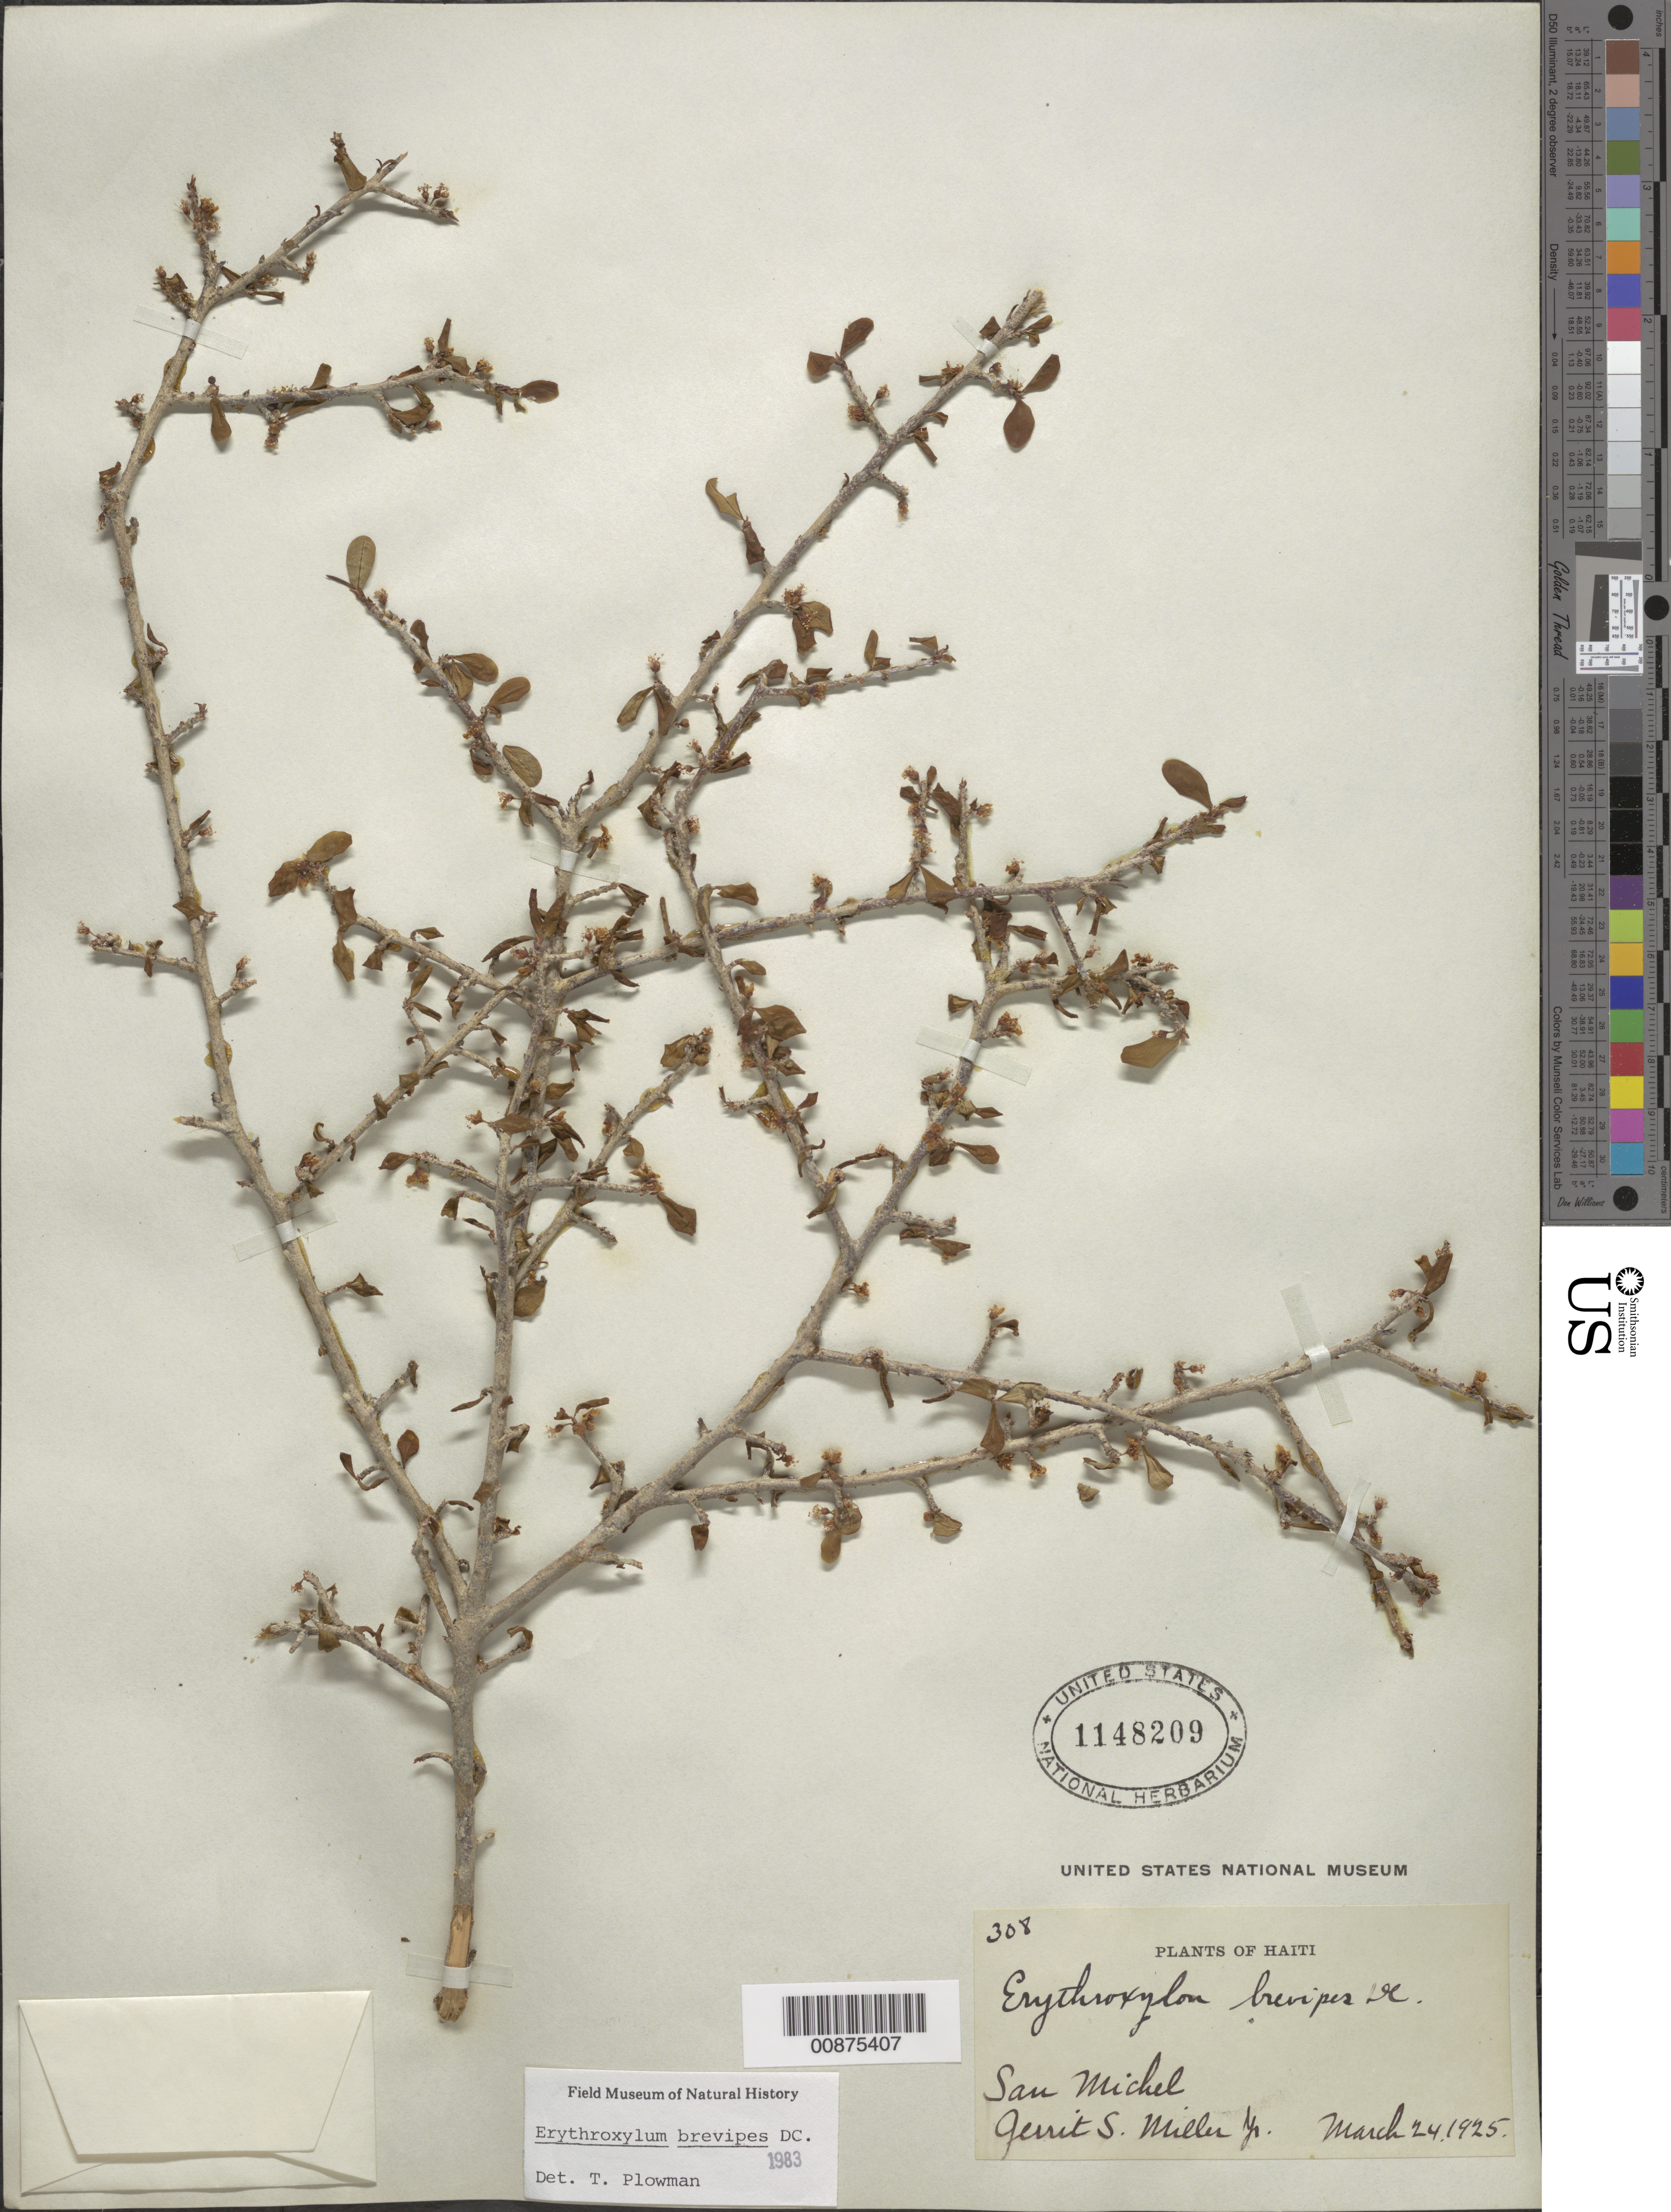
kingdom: Plantae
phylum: Tracheophyta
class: Magnoliopsida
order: Malpighiales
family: Erythroxylaceae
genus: Erythroxylum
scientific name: Erythroxylum brevipes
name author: DC.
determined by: Plowman, Timothy C.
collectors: G. S. Miller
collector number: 308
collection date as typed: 24 Mar 1925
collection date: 1925-03-24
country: Haiti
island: Hispaniola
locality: San Michel.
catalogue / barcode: US 1148209